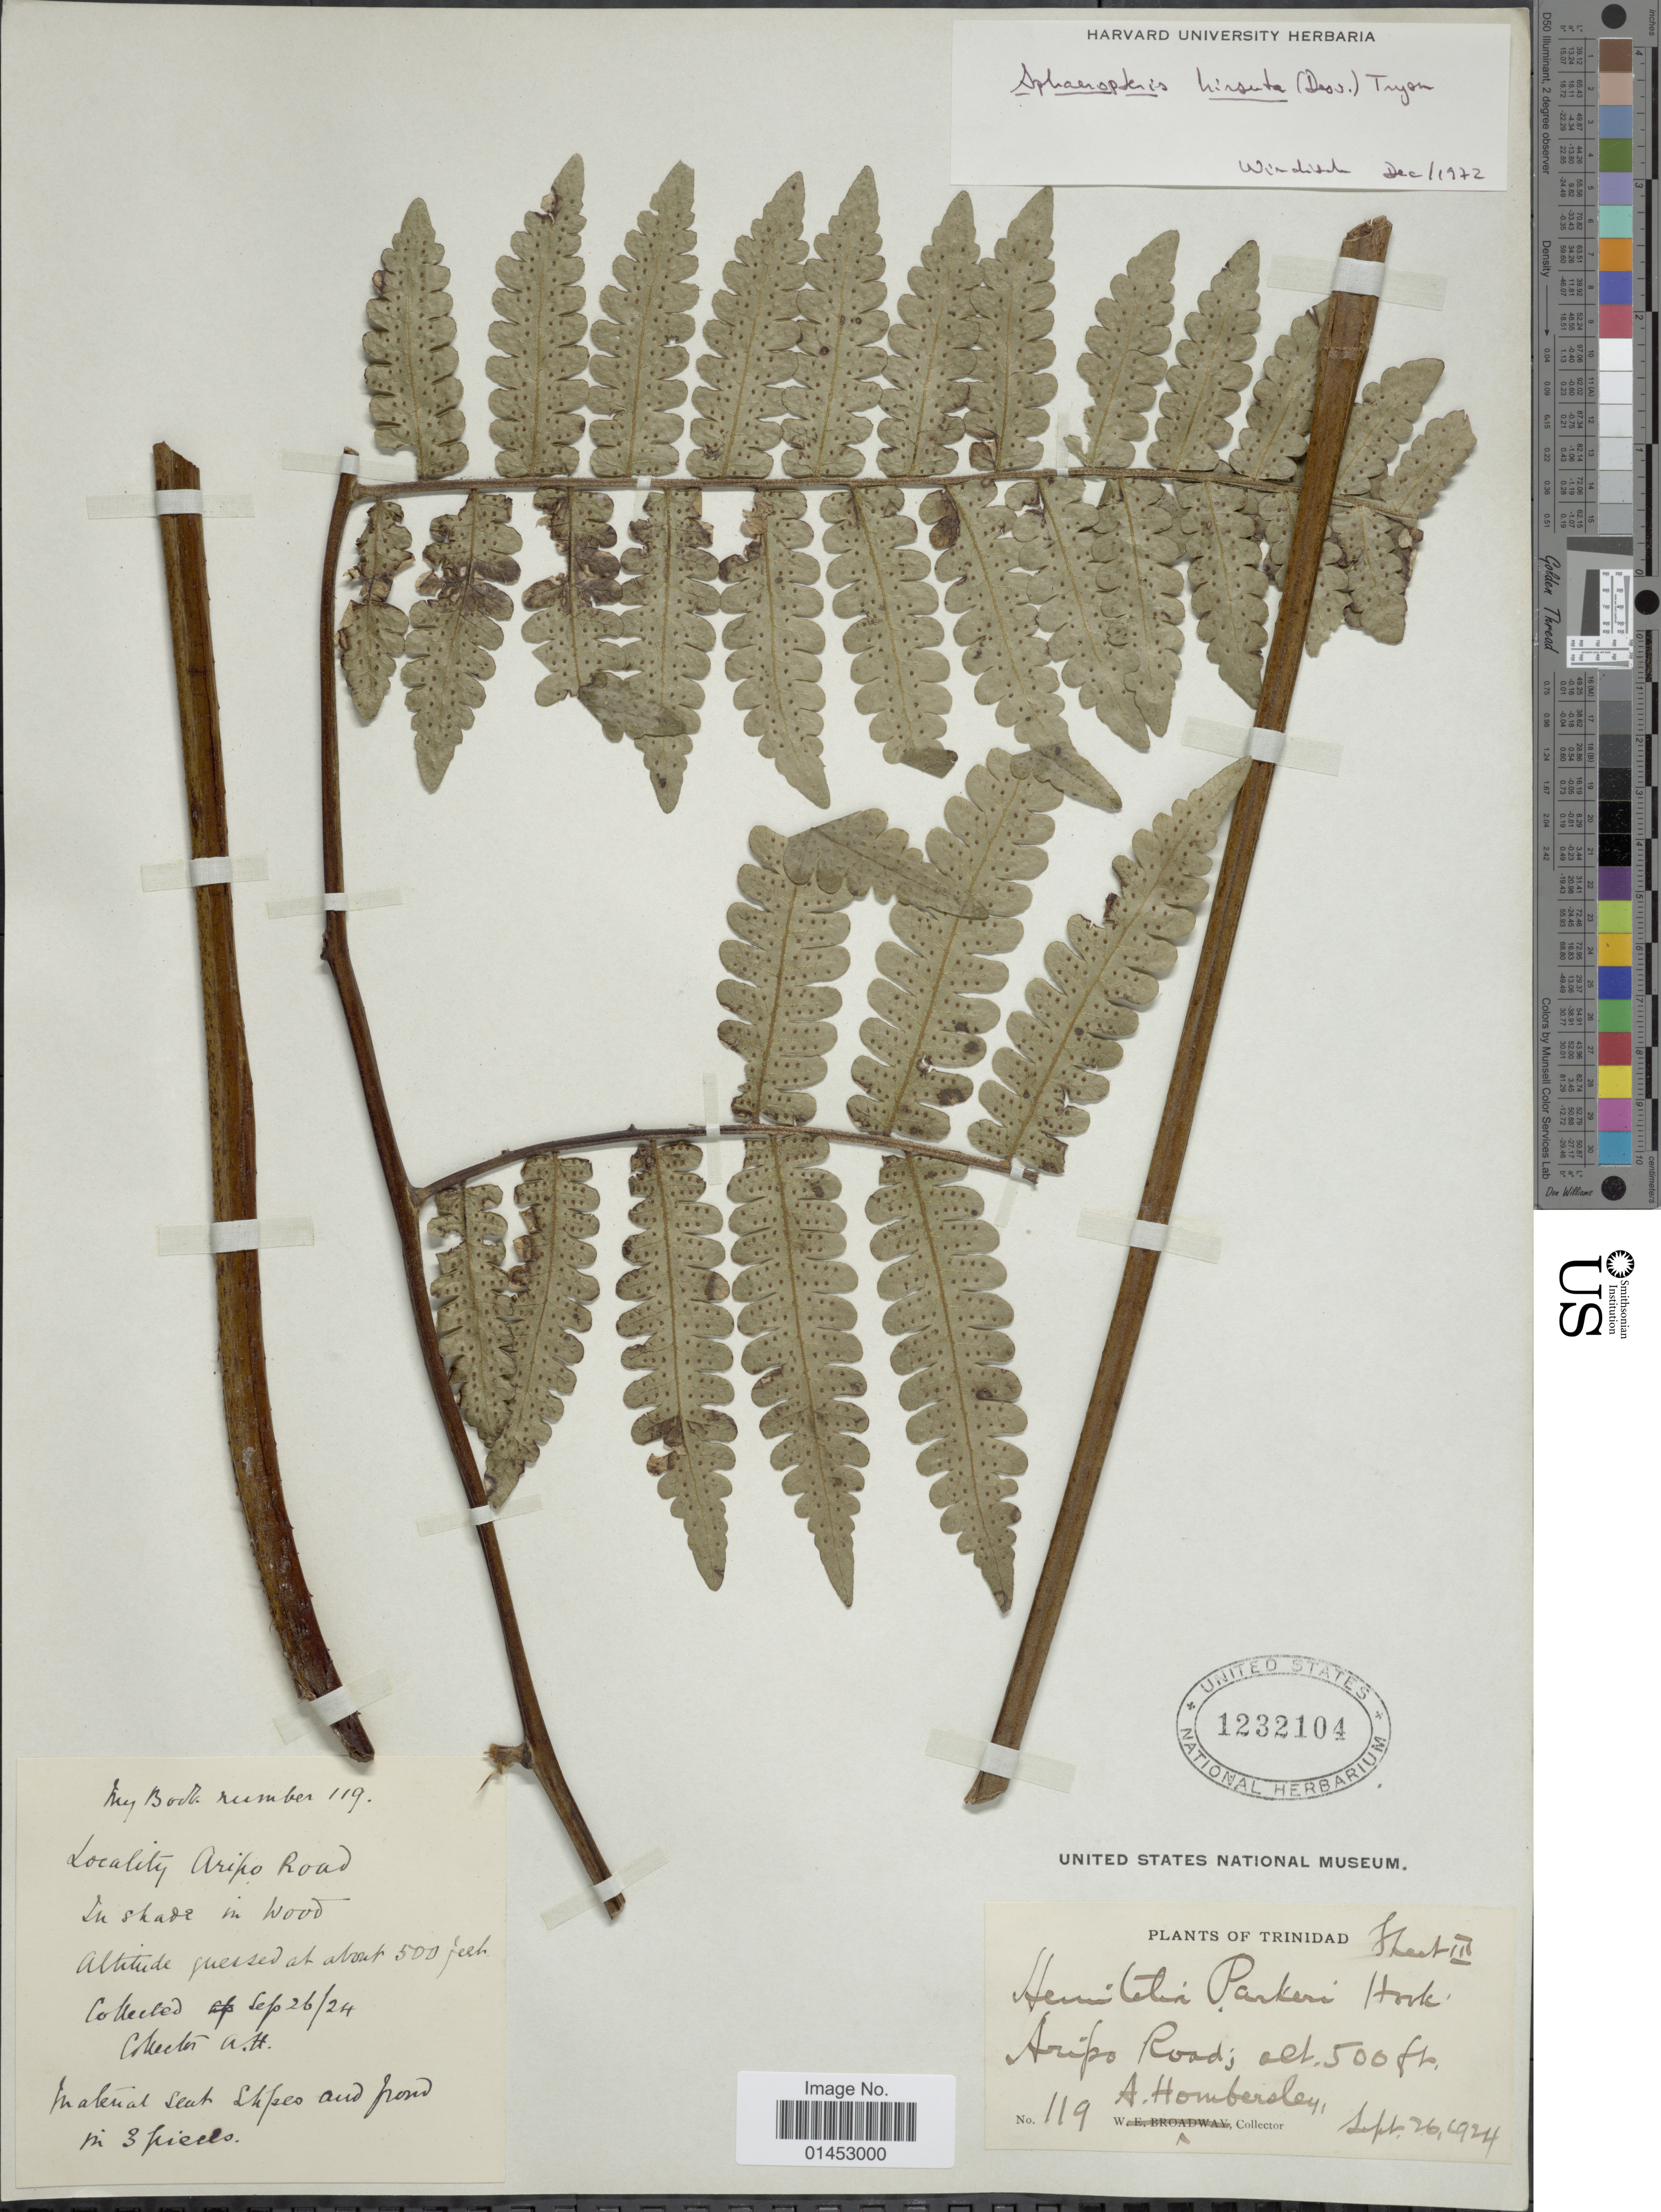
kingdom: Plantae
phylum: Tracheophyta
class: Polypodiopsida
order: Cyatheales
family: Cyatheaceae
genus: Cyathea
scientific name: Cyathea surinamensis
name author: (Miq.) Domin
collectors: A. Hombersley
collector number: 119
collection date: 1924-09-26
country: Trinidad and Tobago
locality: Trinidad, Aripo Road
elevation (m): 152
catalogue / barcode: US 1232104